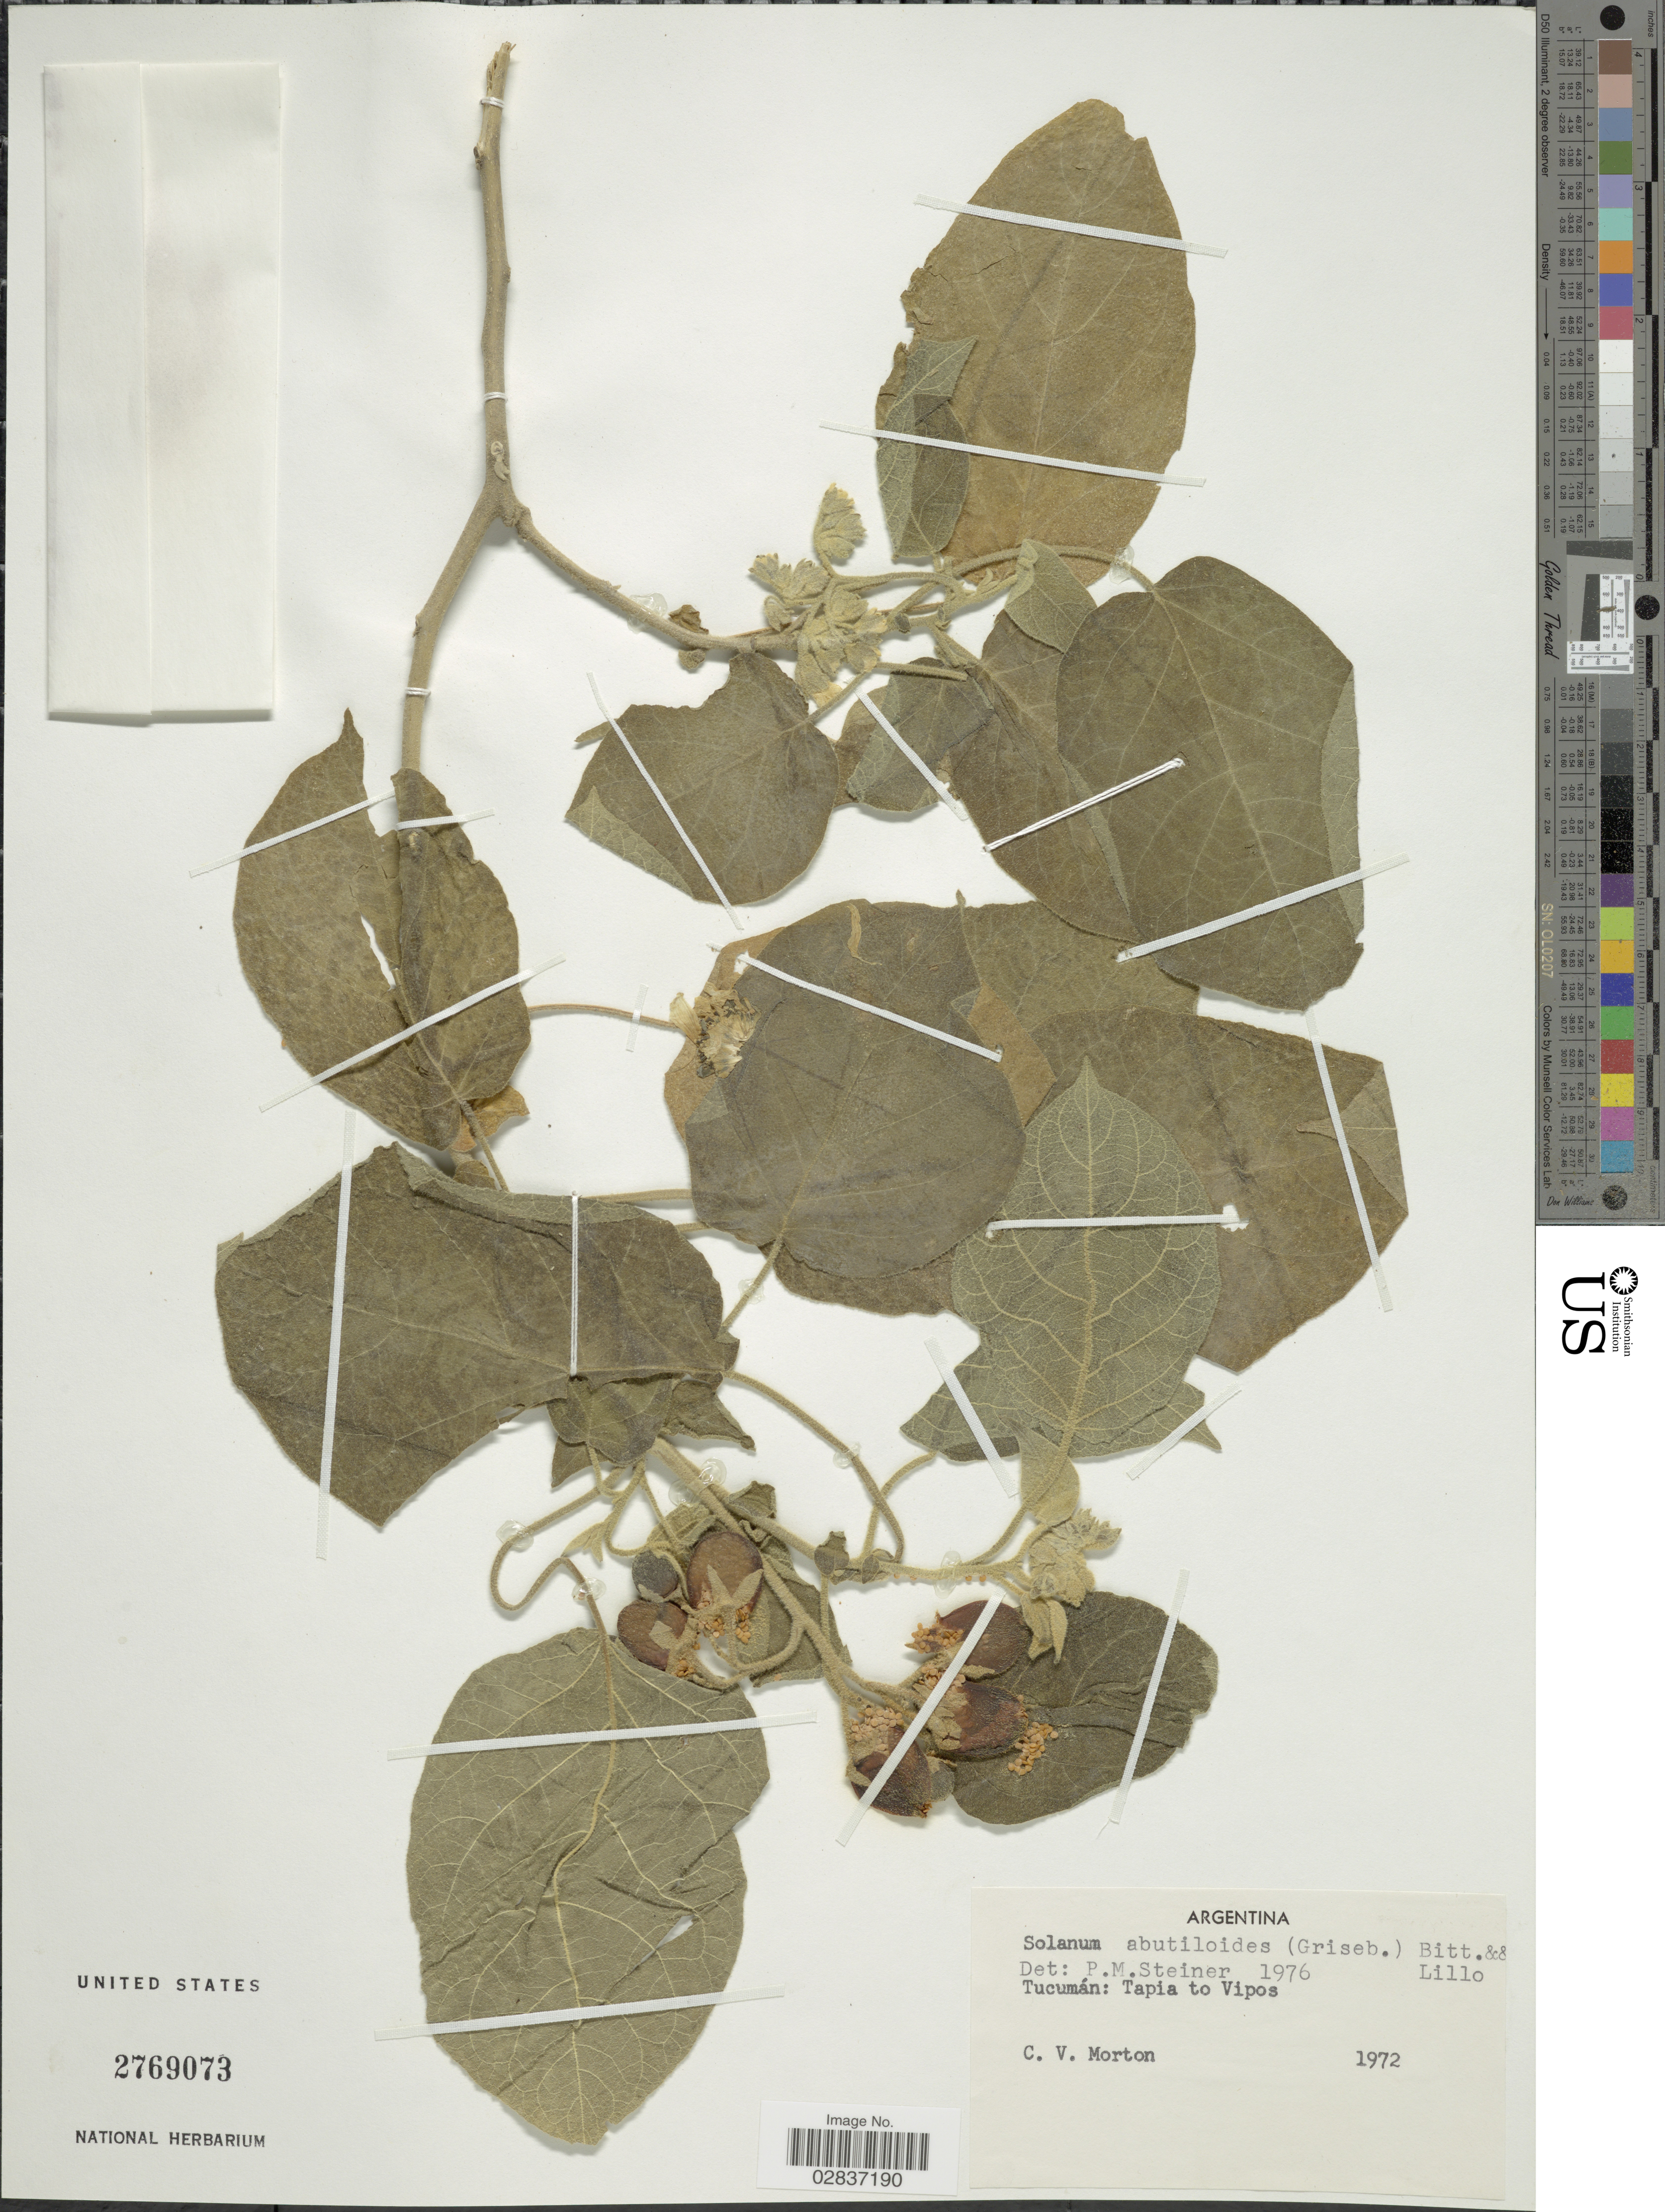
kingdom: Plantae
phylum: Tracheophyta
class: Magnoliopsida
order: Solanales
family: Solanaceae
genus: Solanum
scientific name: Solanum abutiloides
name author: (Griseb.) Bitter & Lillo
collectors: C. V. Morton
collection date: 1972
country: Argentina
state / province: Tucuman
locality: Tapia to Vipos.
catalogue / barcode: US 2769073